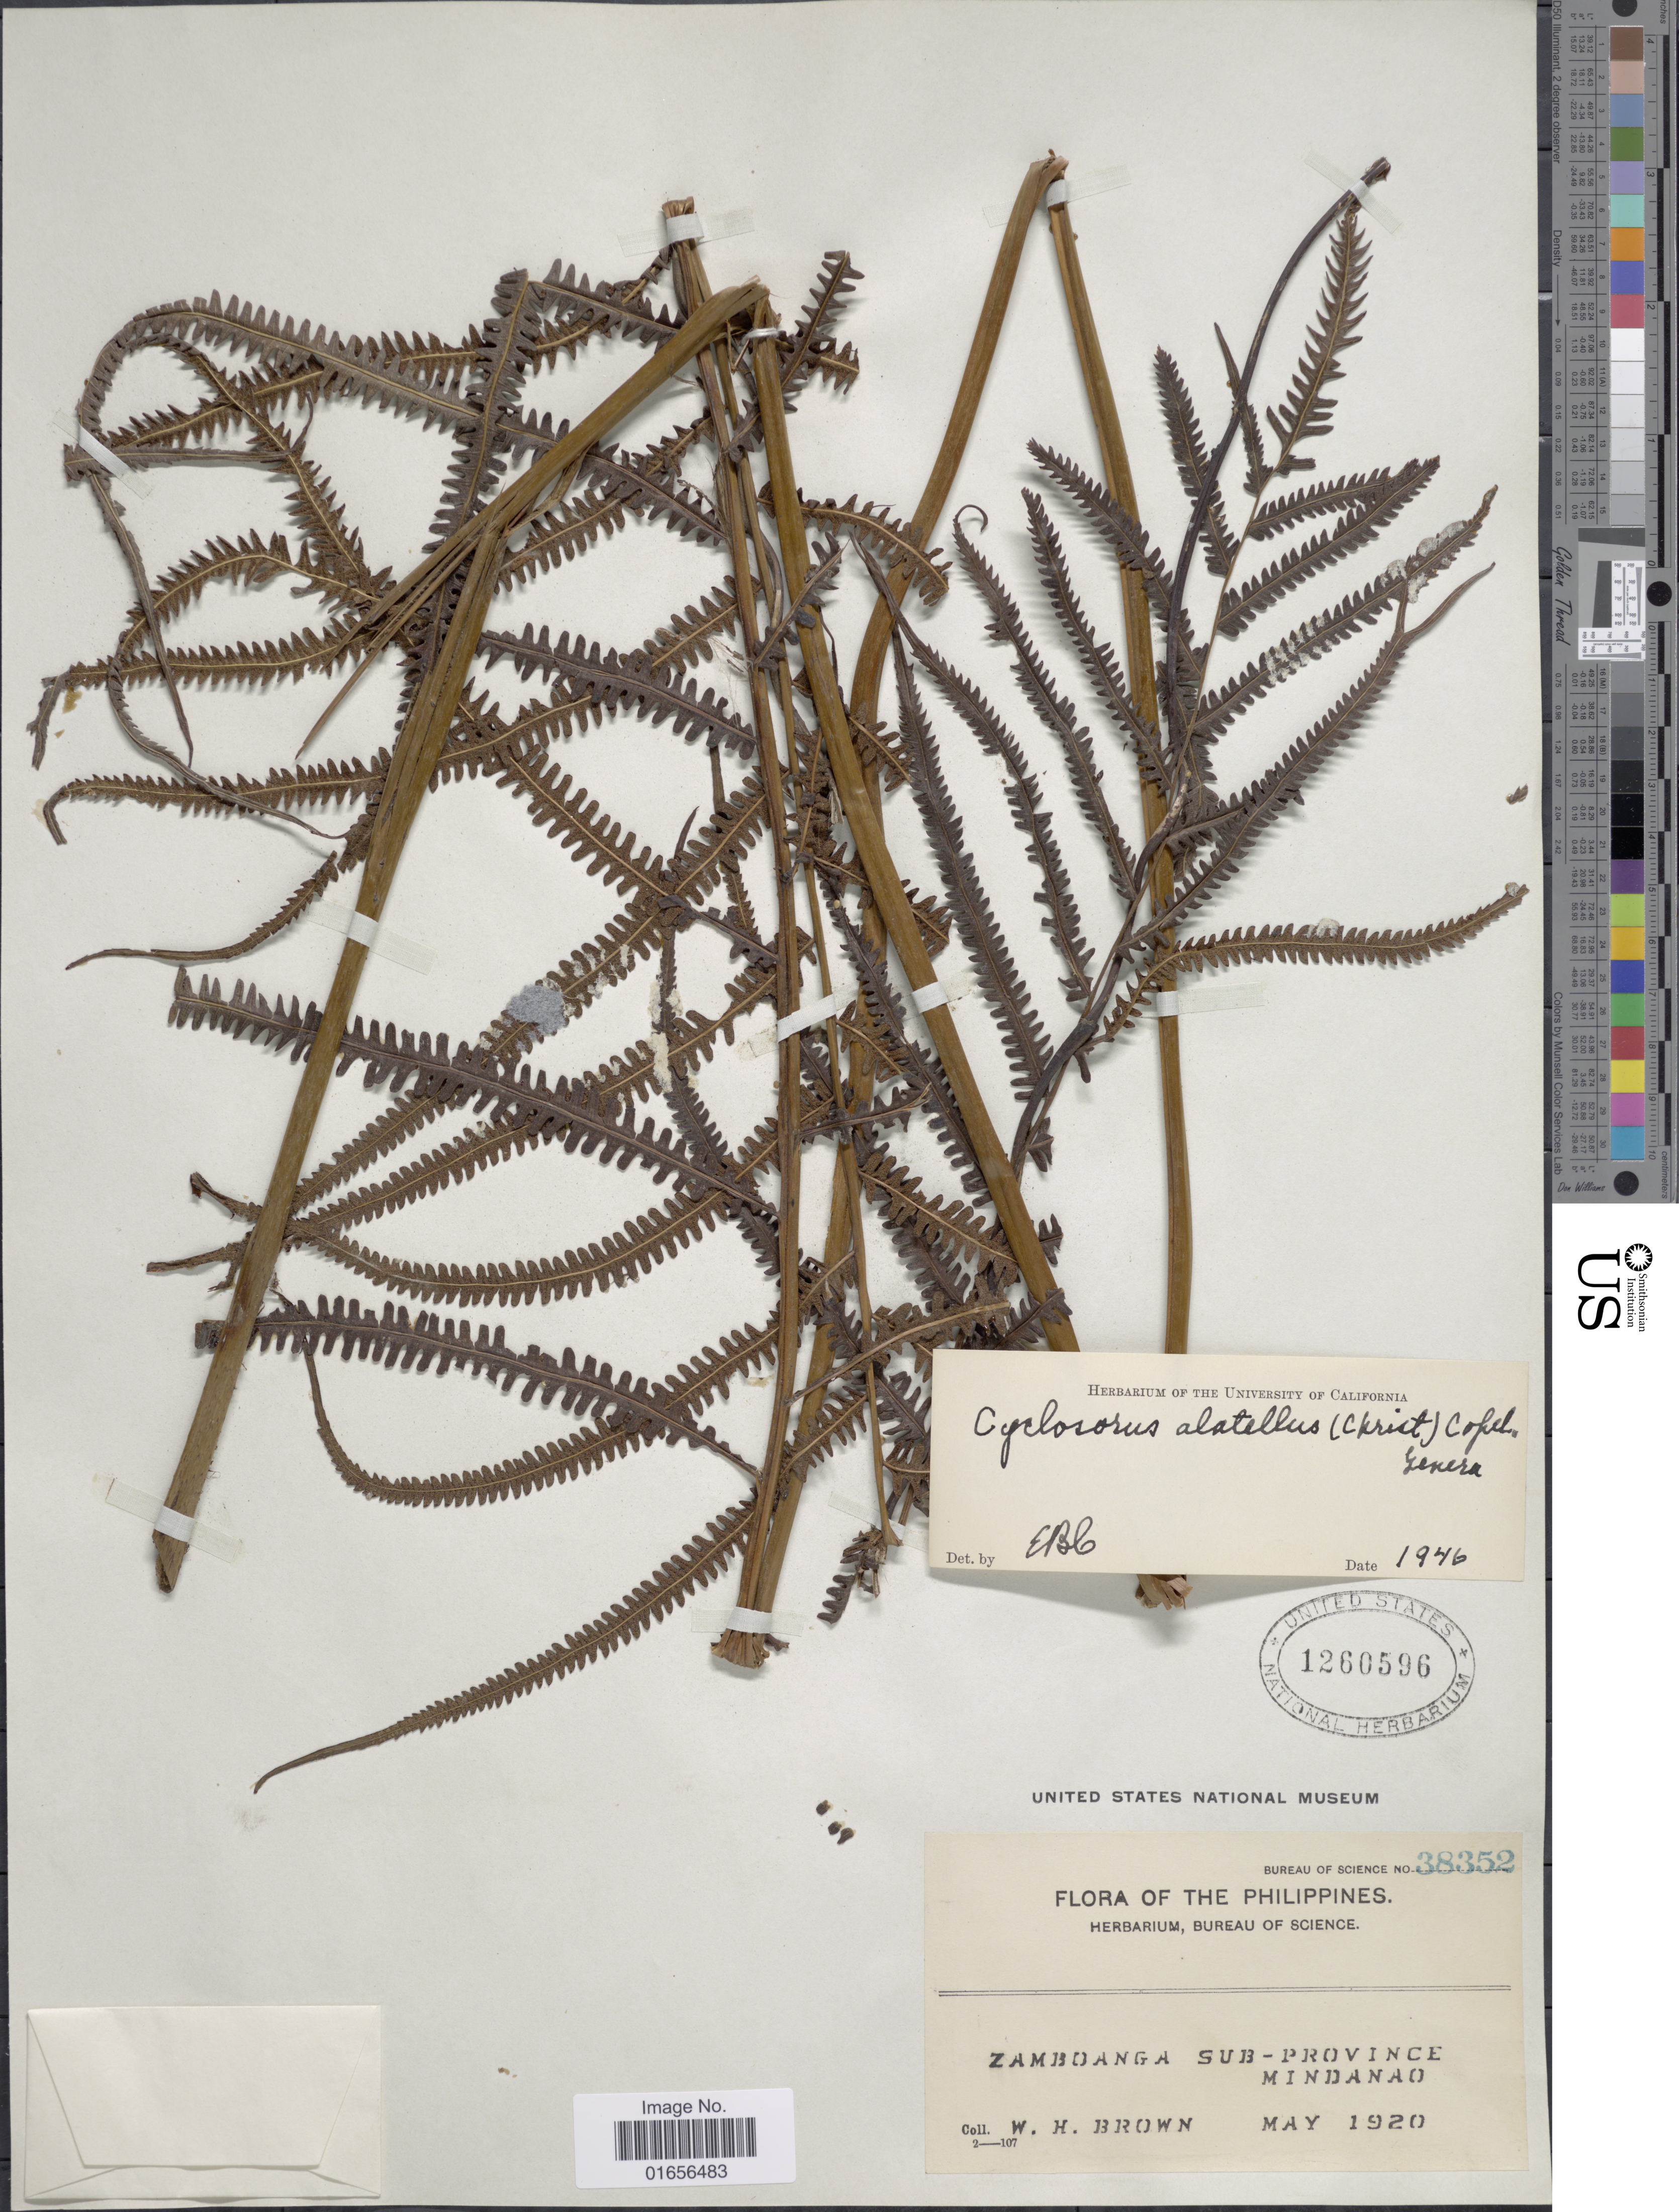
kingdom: Plantae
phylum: Tracheophyta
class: Polypodiopsida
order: Polypodiales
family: Thelypteridaceae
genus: Amphineuron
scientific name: Amphineuron attenuatum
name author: (Kunze) Holttum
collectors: W. H. Brown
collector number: Bureau of Science 38352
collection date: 1920-05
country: Philippines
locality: The Philippines, Zamboanga, Sub-Province Mindanao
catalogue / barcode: US 1260596